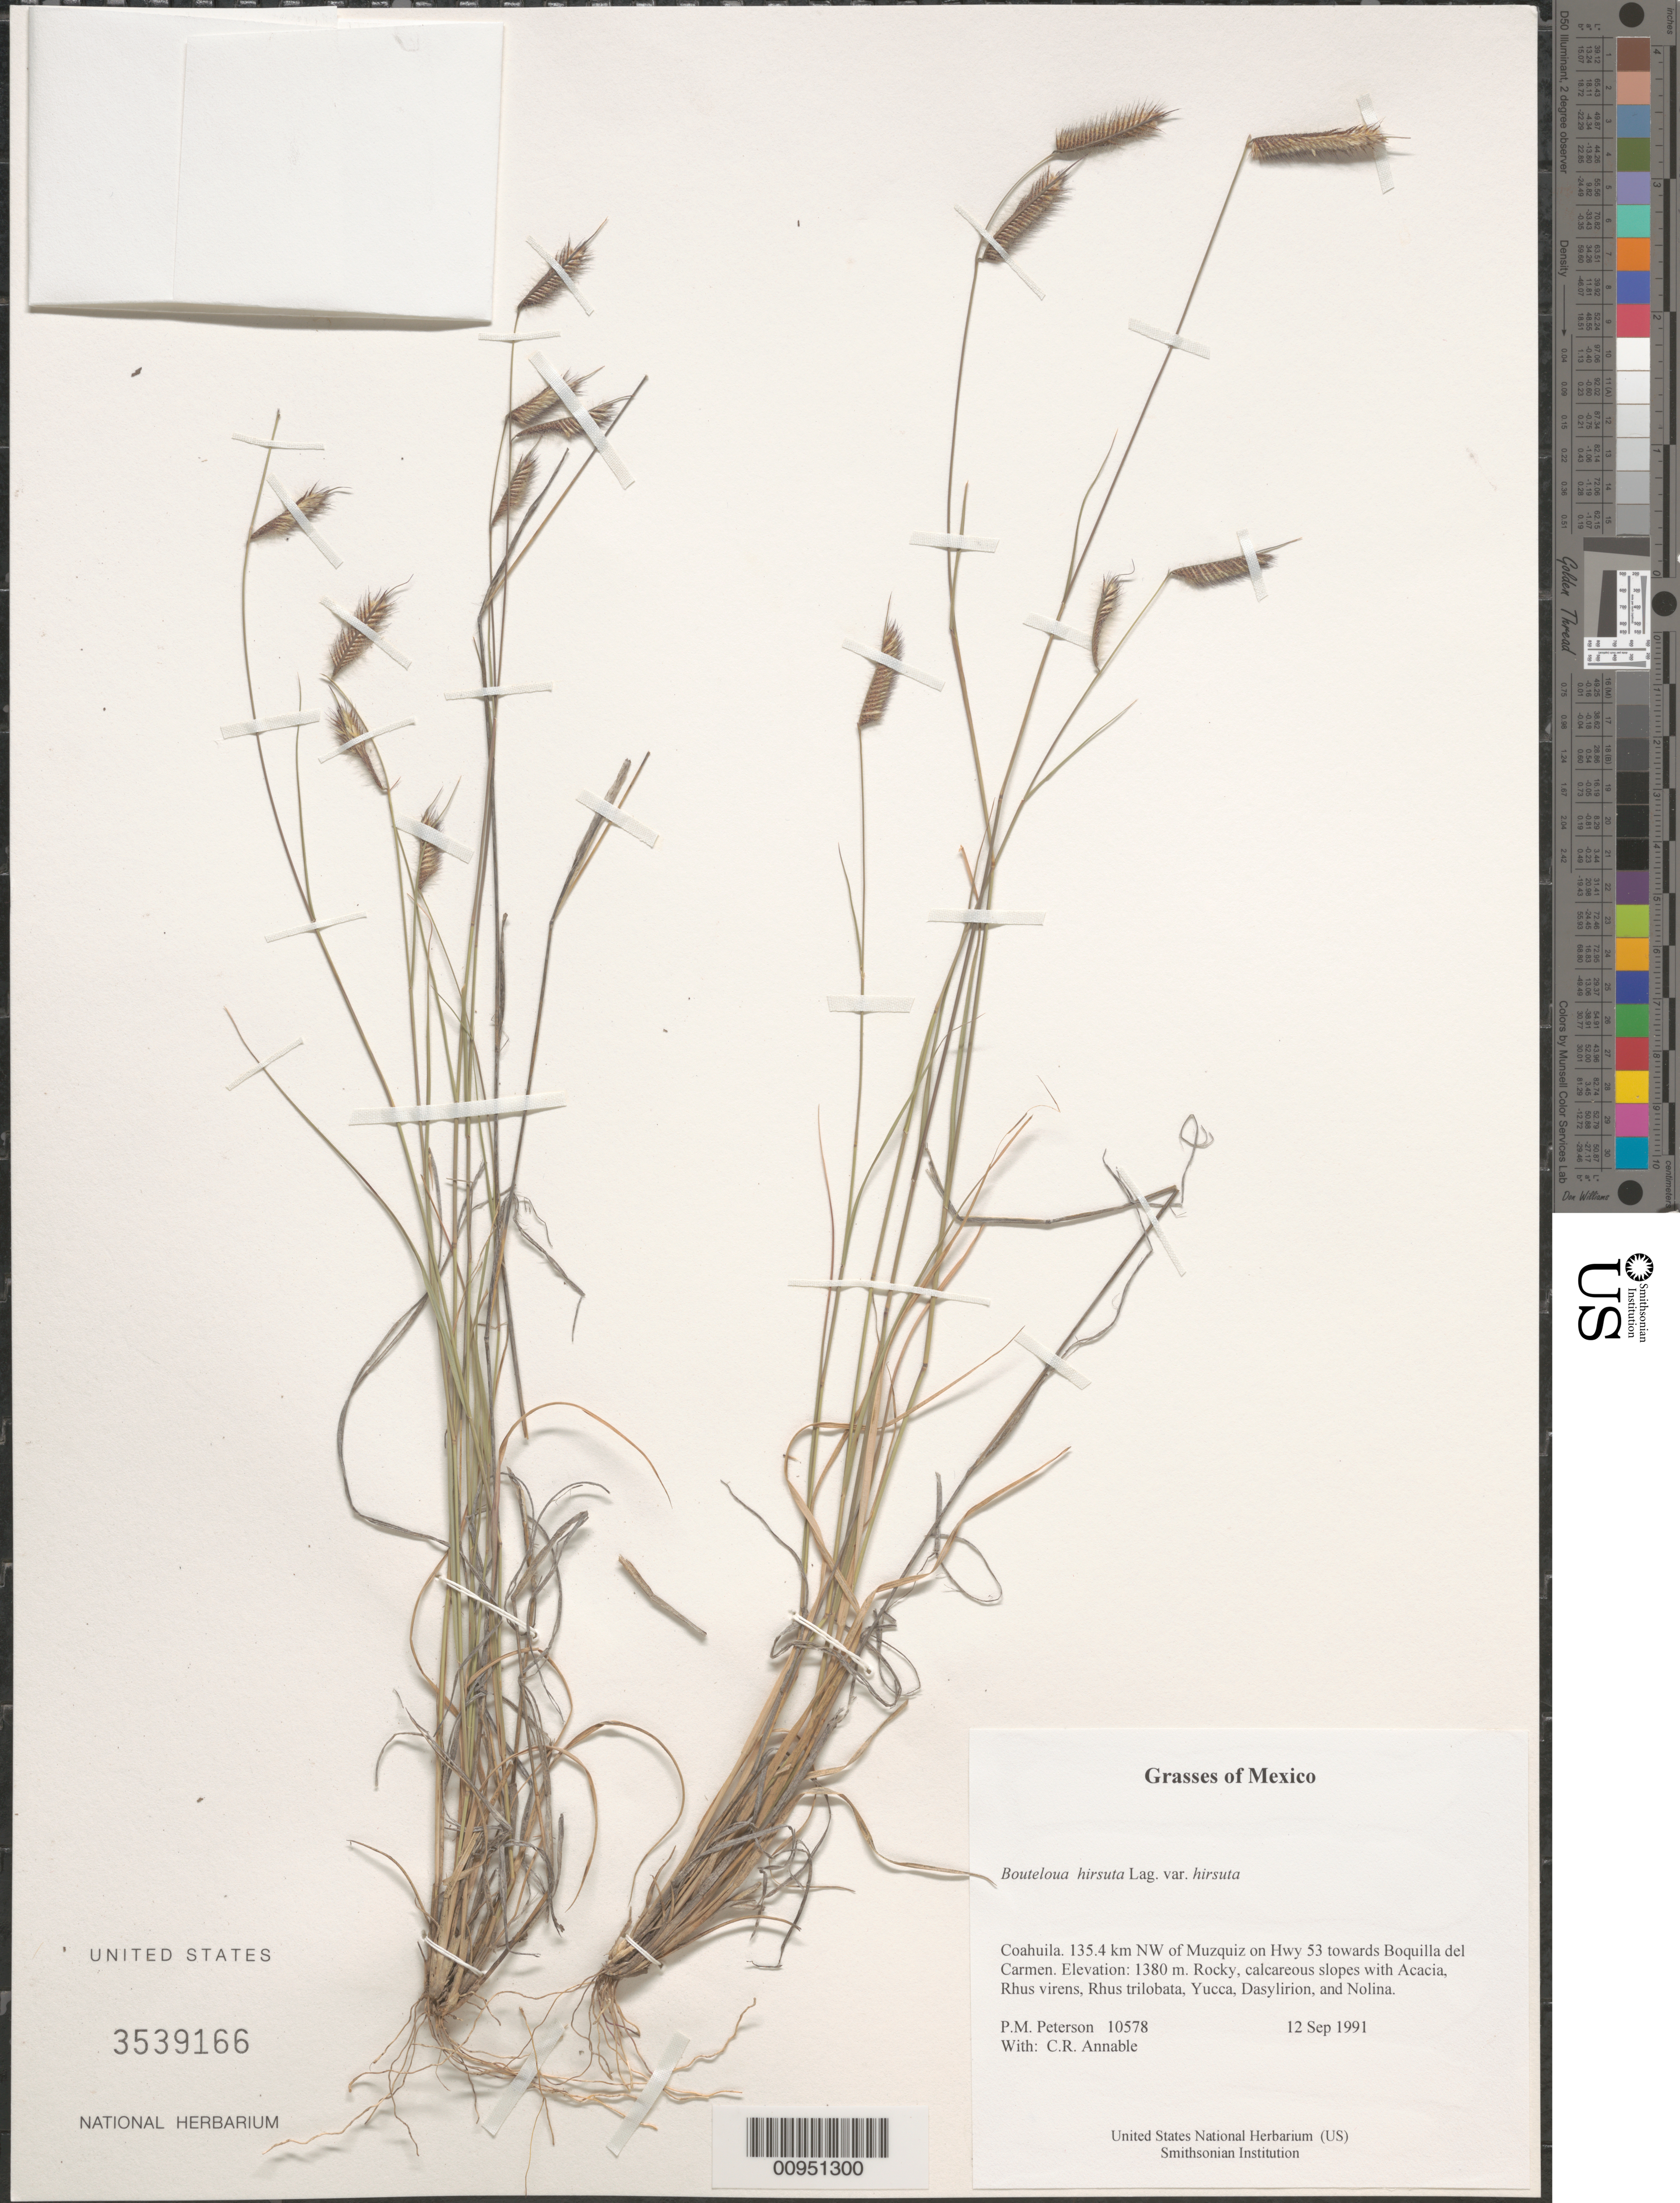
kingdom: Plantae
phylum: Tracheophyta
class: Liliopsida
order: Poales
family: Poaceae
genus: Bouteloua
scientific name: Bouteloua hirsuta var. hirsuta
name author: Lag.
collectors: P. M. Peterson & C. R. Annable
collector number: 10578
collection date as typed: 12 Sep 1991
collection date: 1991-09-12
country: Mexico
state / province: Coahuila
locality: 135.4 km NW of Muzquiz on Hwy 53 towards Boquilla del Carmen.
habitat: Rocky, calcareous slopes with Acacia, Rhus virens, Rhus trilobata, Yucca, Dasylirion, and Nolina.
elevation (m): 1380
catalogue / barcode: US 3539166